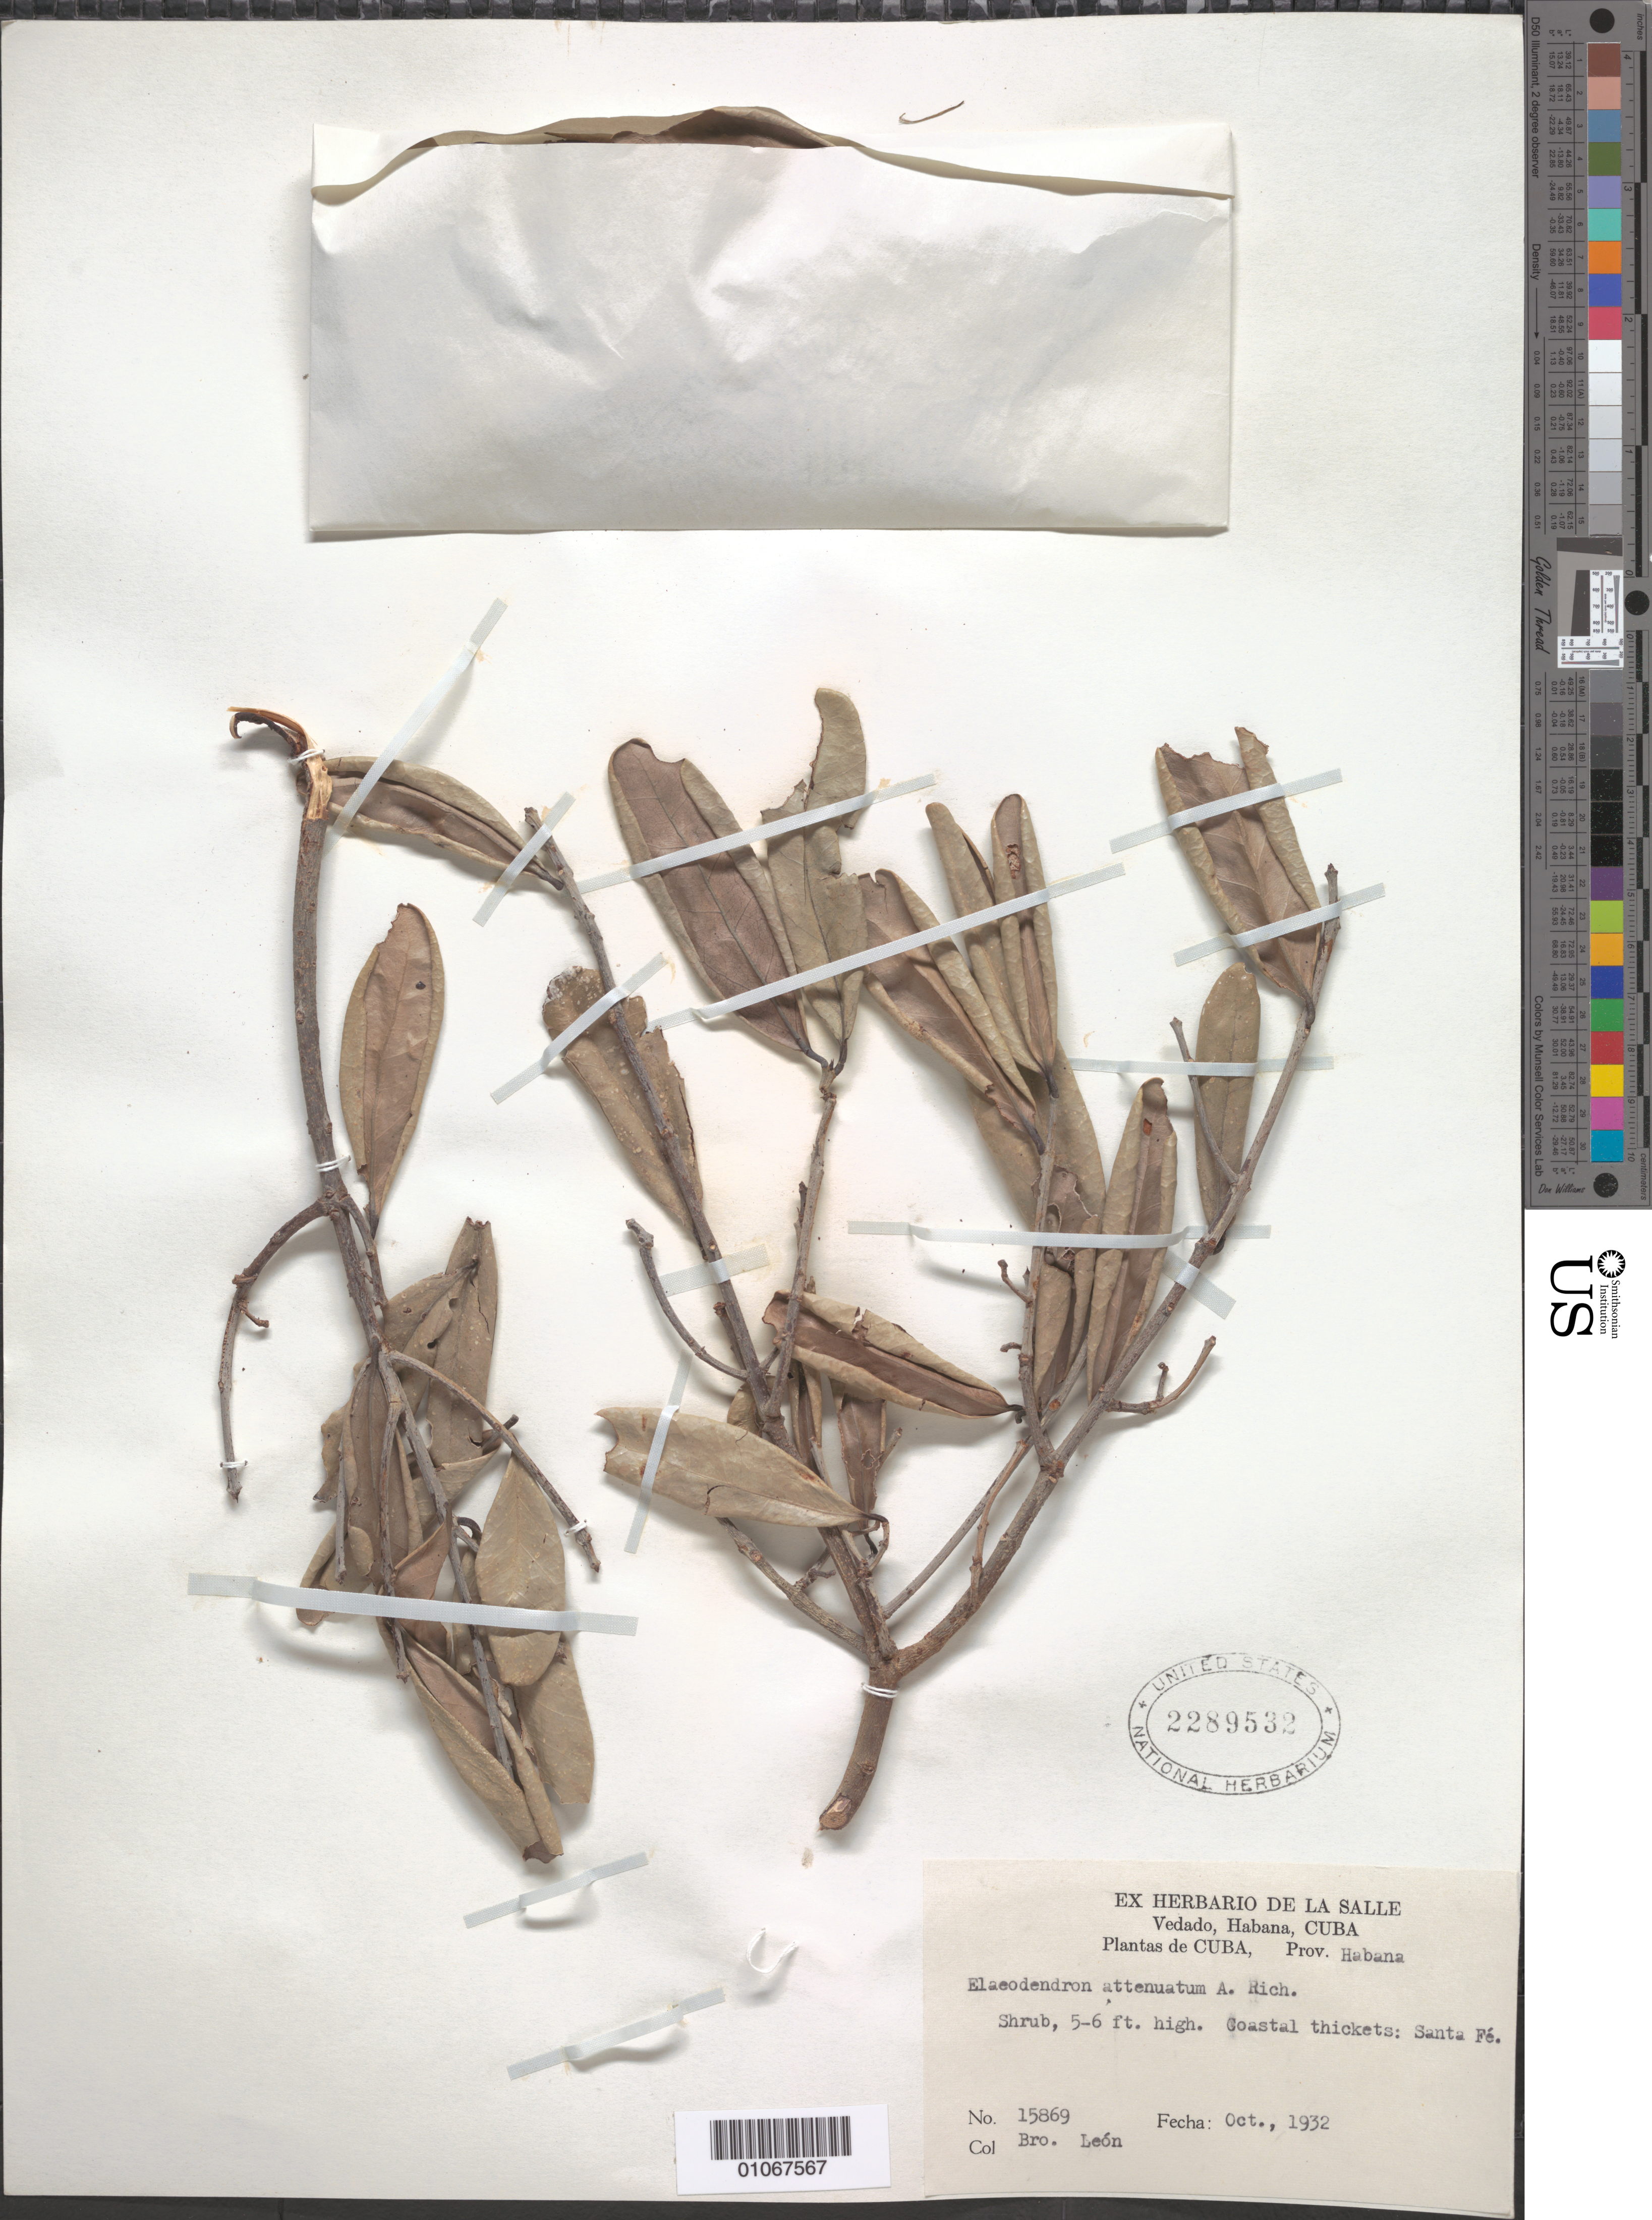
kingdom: Plantae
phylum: Tracheophyta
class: Magnoliopsida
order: Celastrales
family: Celastraceae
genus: Elaeodendron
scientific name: Elaeodendron attenuatum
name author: A. Rich.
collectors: Bro. León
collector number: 15869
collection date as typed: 01 Oct 1932 to 31 Nov 1932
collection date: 1932-10-01/1932-11-30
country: Cuba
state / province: La Habana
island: Cuba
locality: Coastal thickets, Santa Fe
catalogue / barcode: US 2289532